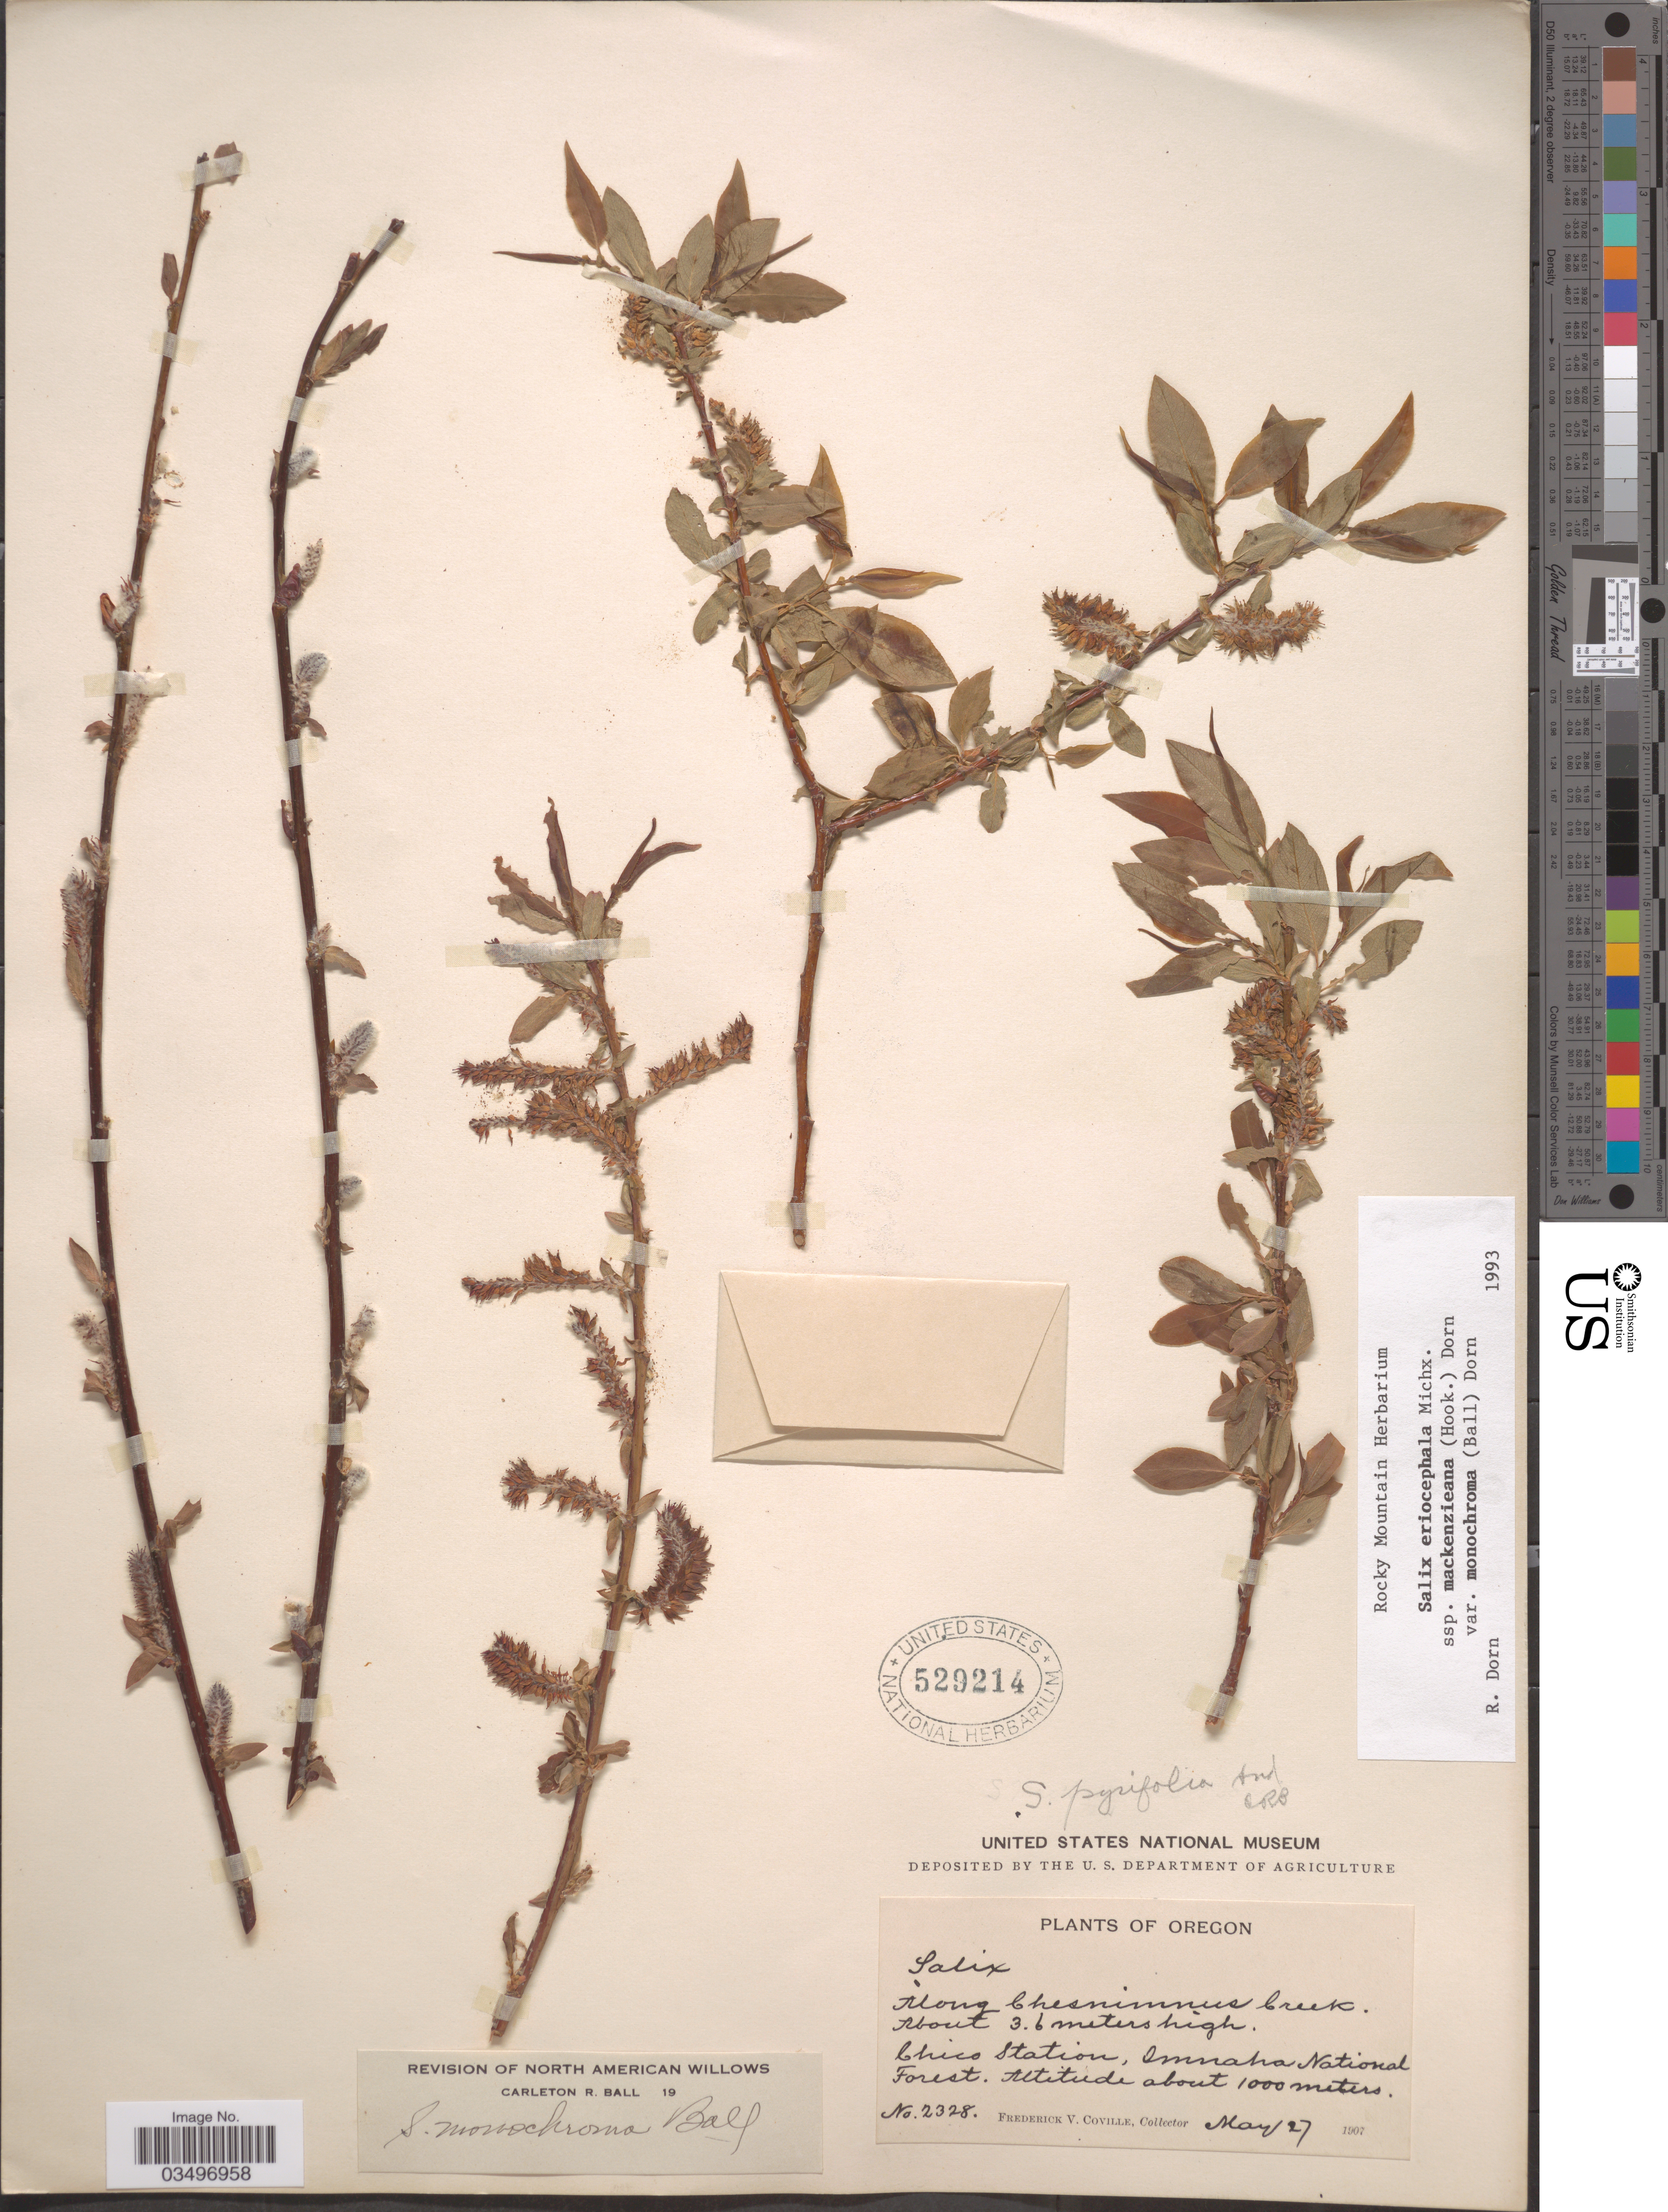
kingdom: Plantae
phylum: Tracheophyta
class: Magnoliopsida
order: Malpighiales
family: Salicaceae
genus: Salix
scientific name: Salix eriocephala var. monochroma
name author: (C.R. Ball) Dorn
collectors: F. V. Coville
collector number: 2328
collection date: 1907-05-27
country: United States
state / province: Oregon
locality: Along Chesnimnus Creek. Chico Station, Imnaha National Forest.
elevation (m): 1000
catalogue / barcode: US 529214